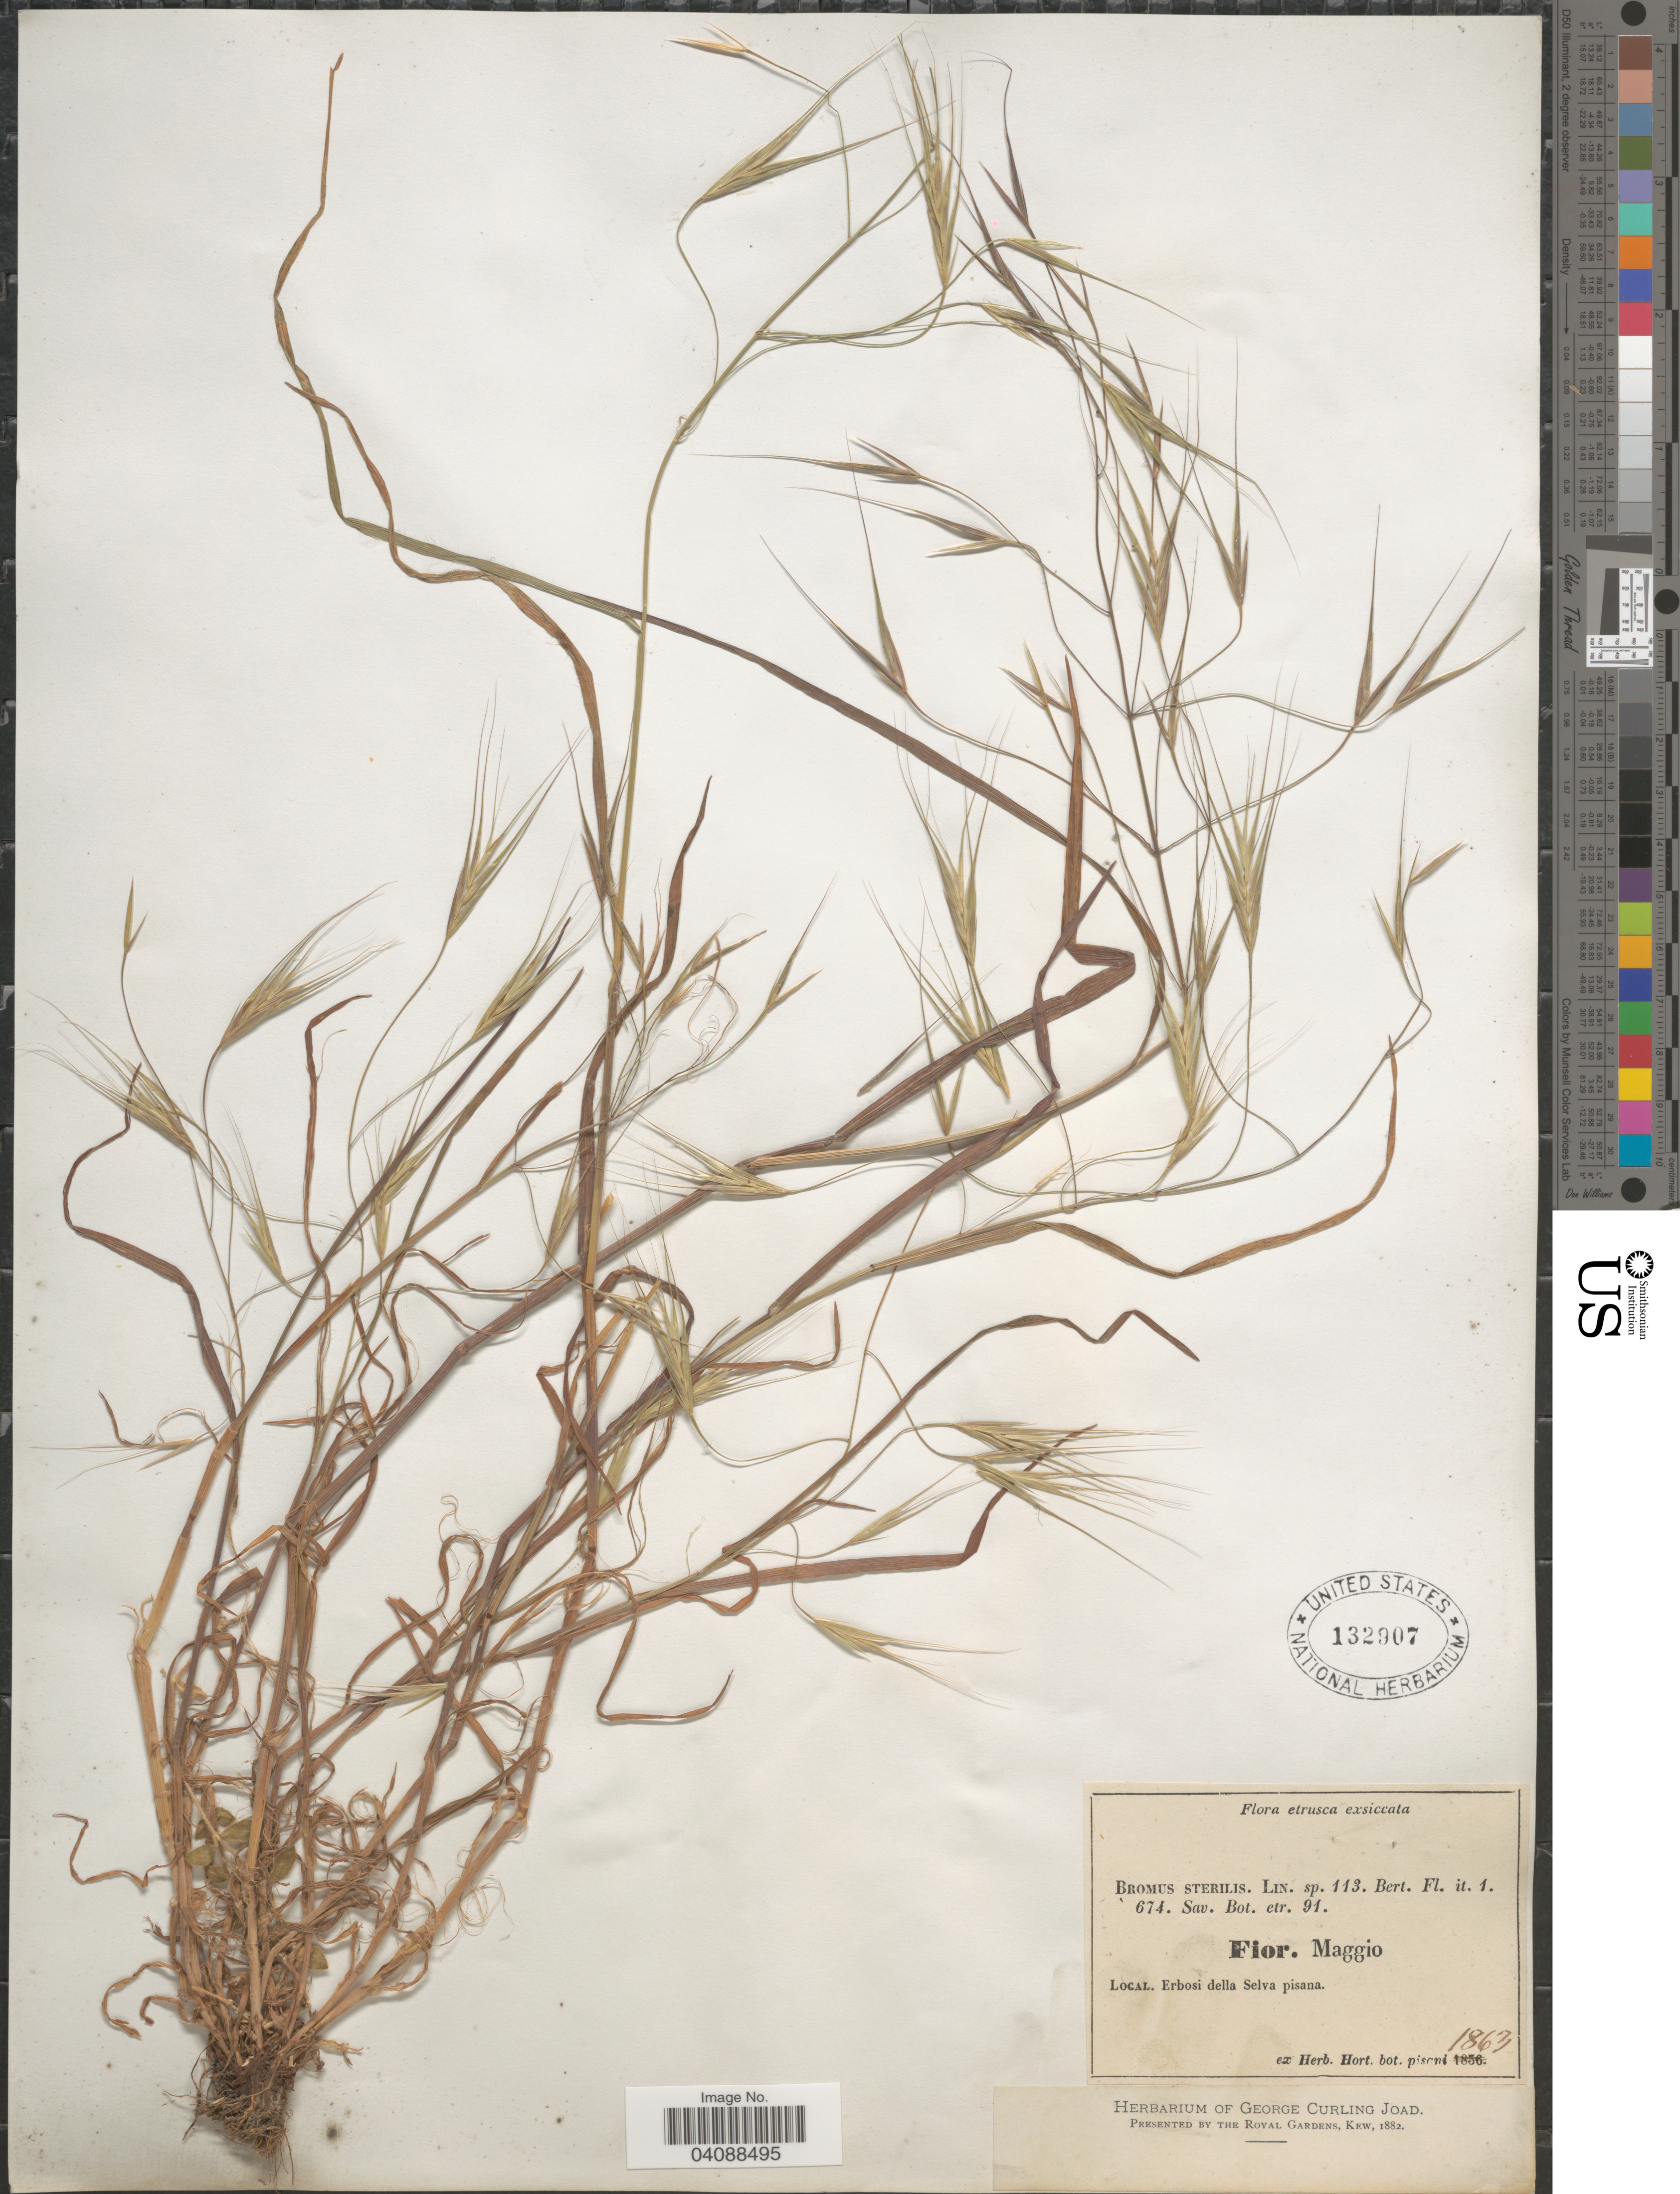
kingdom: Plantae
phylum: Tracheophyta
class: Liliopsida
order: Poales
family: Poaceae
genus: Bromus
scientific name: Bromus sterilis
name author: L.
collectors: ex herb. Hort. Bot. Pisani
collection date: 1863-05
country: Italy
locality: Etrusca. Erbosi della Selva pisana.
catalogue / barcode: US 132907